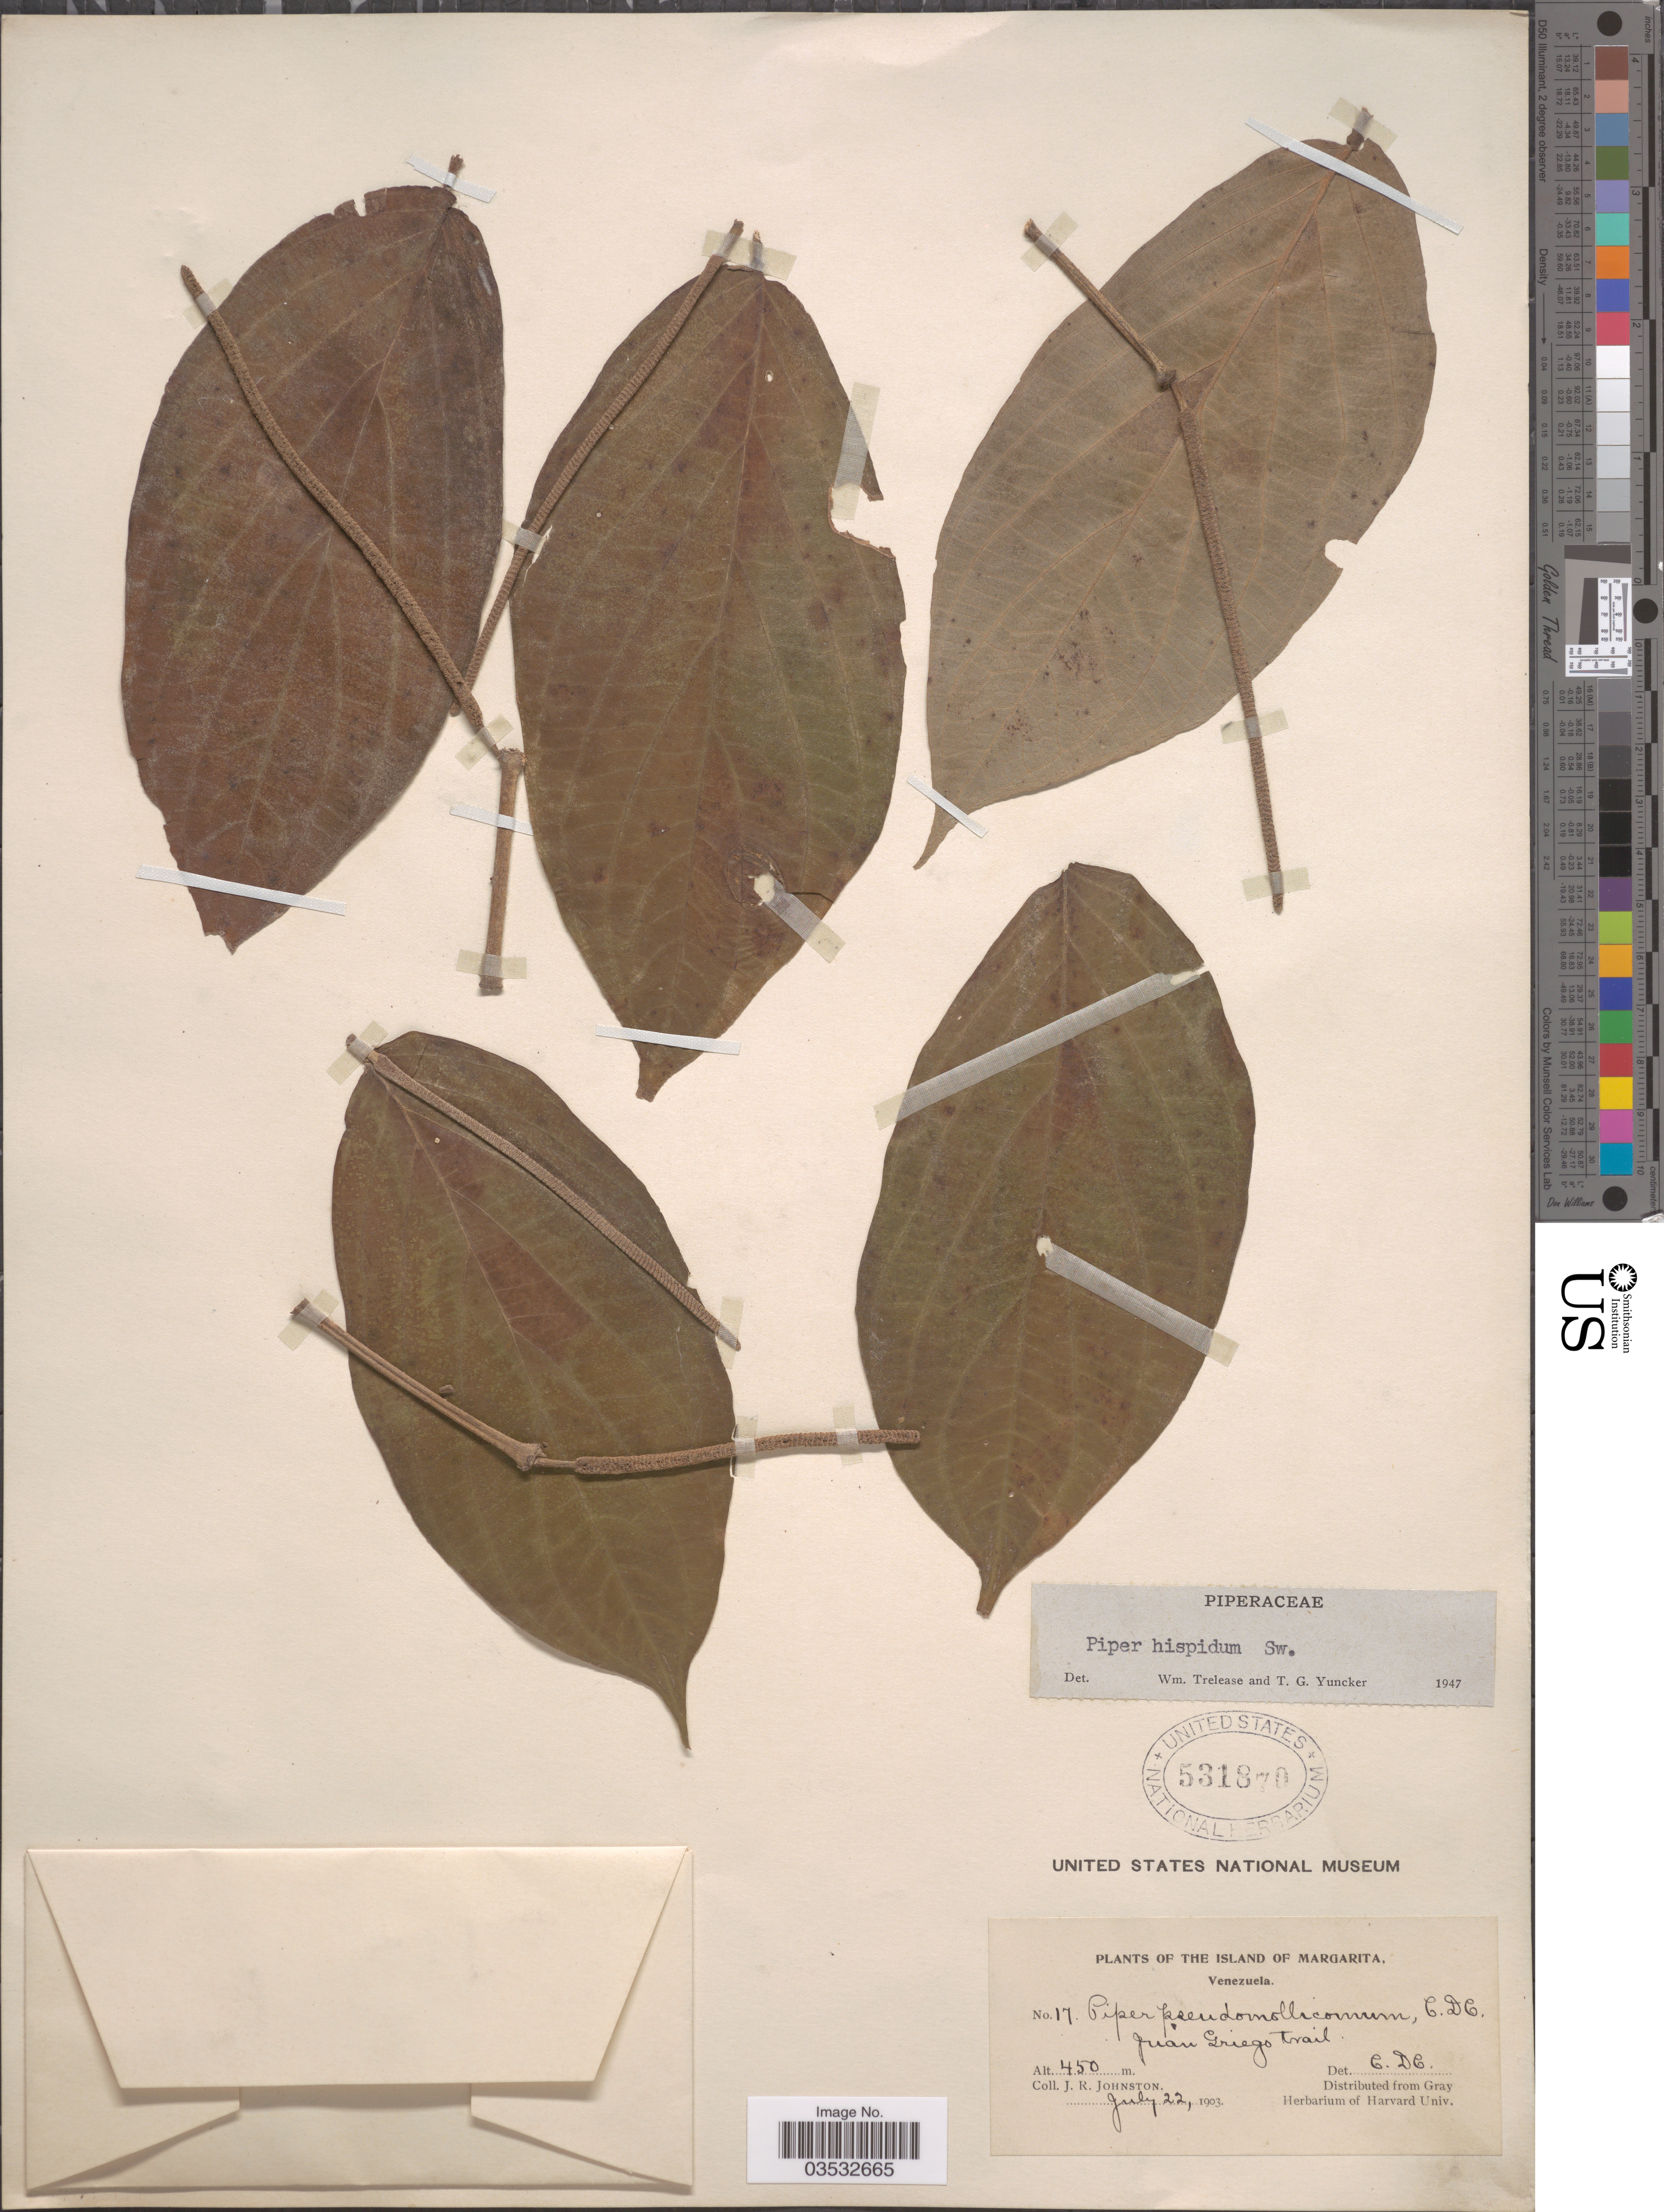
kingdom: Plantae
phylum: Tracheophyta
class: Magnoliopsida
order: Piperales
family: Piperaceae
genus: Piper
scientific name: Piper hispidum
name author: Sw.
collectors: J. Johnston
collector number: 17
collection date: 1903-07-22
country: Venezuela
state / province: Nueva Esparta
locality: The Island of Margarita. Juan Griego Trail.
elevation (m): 450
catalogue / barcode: US 531870